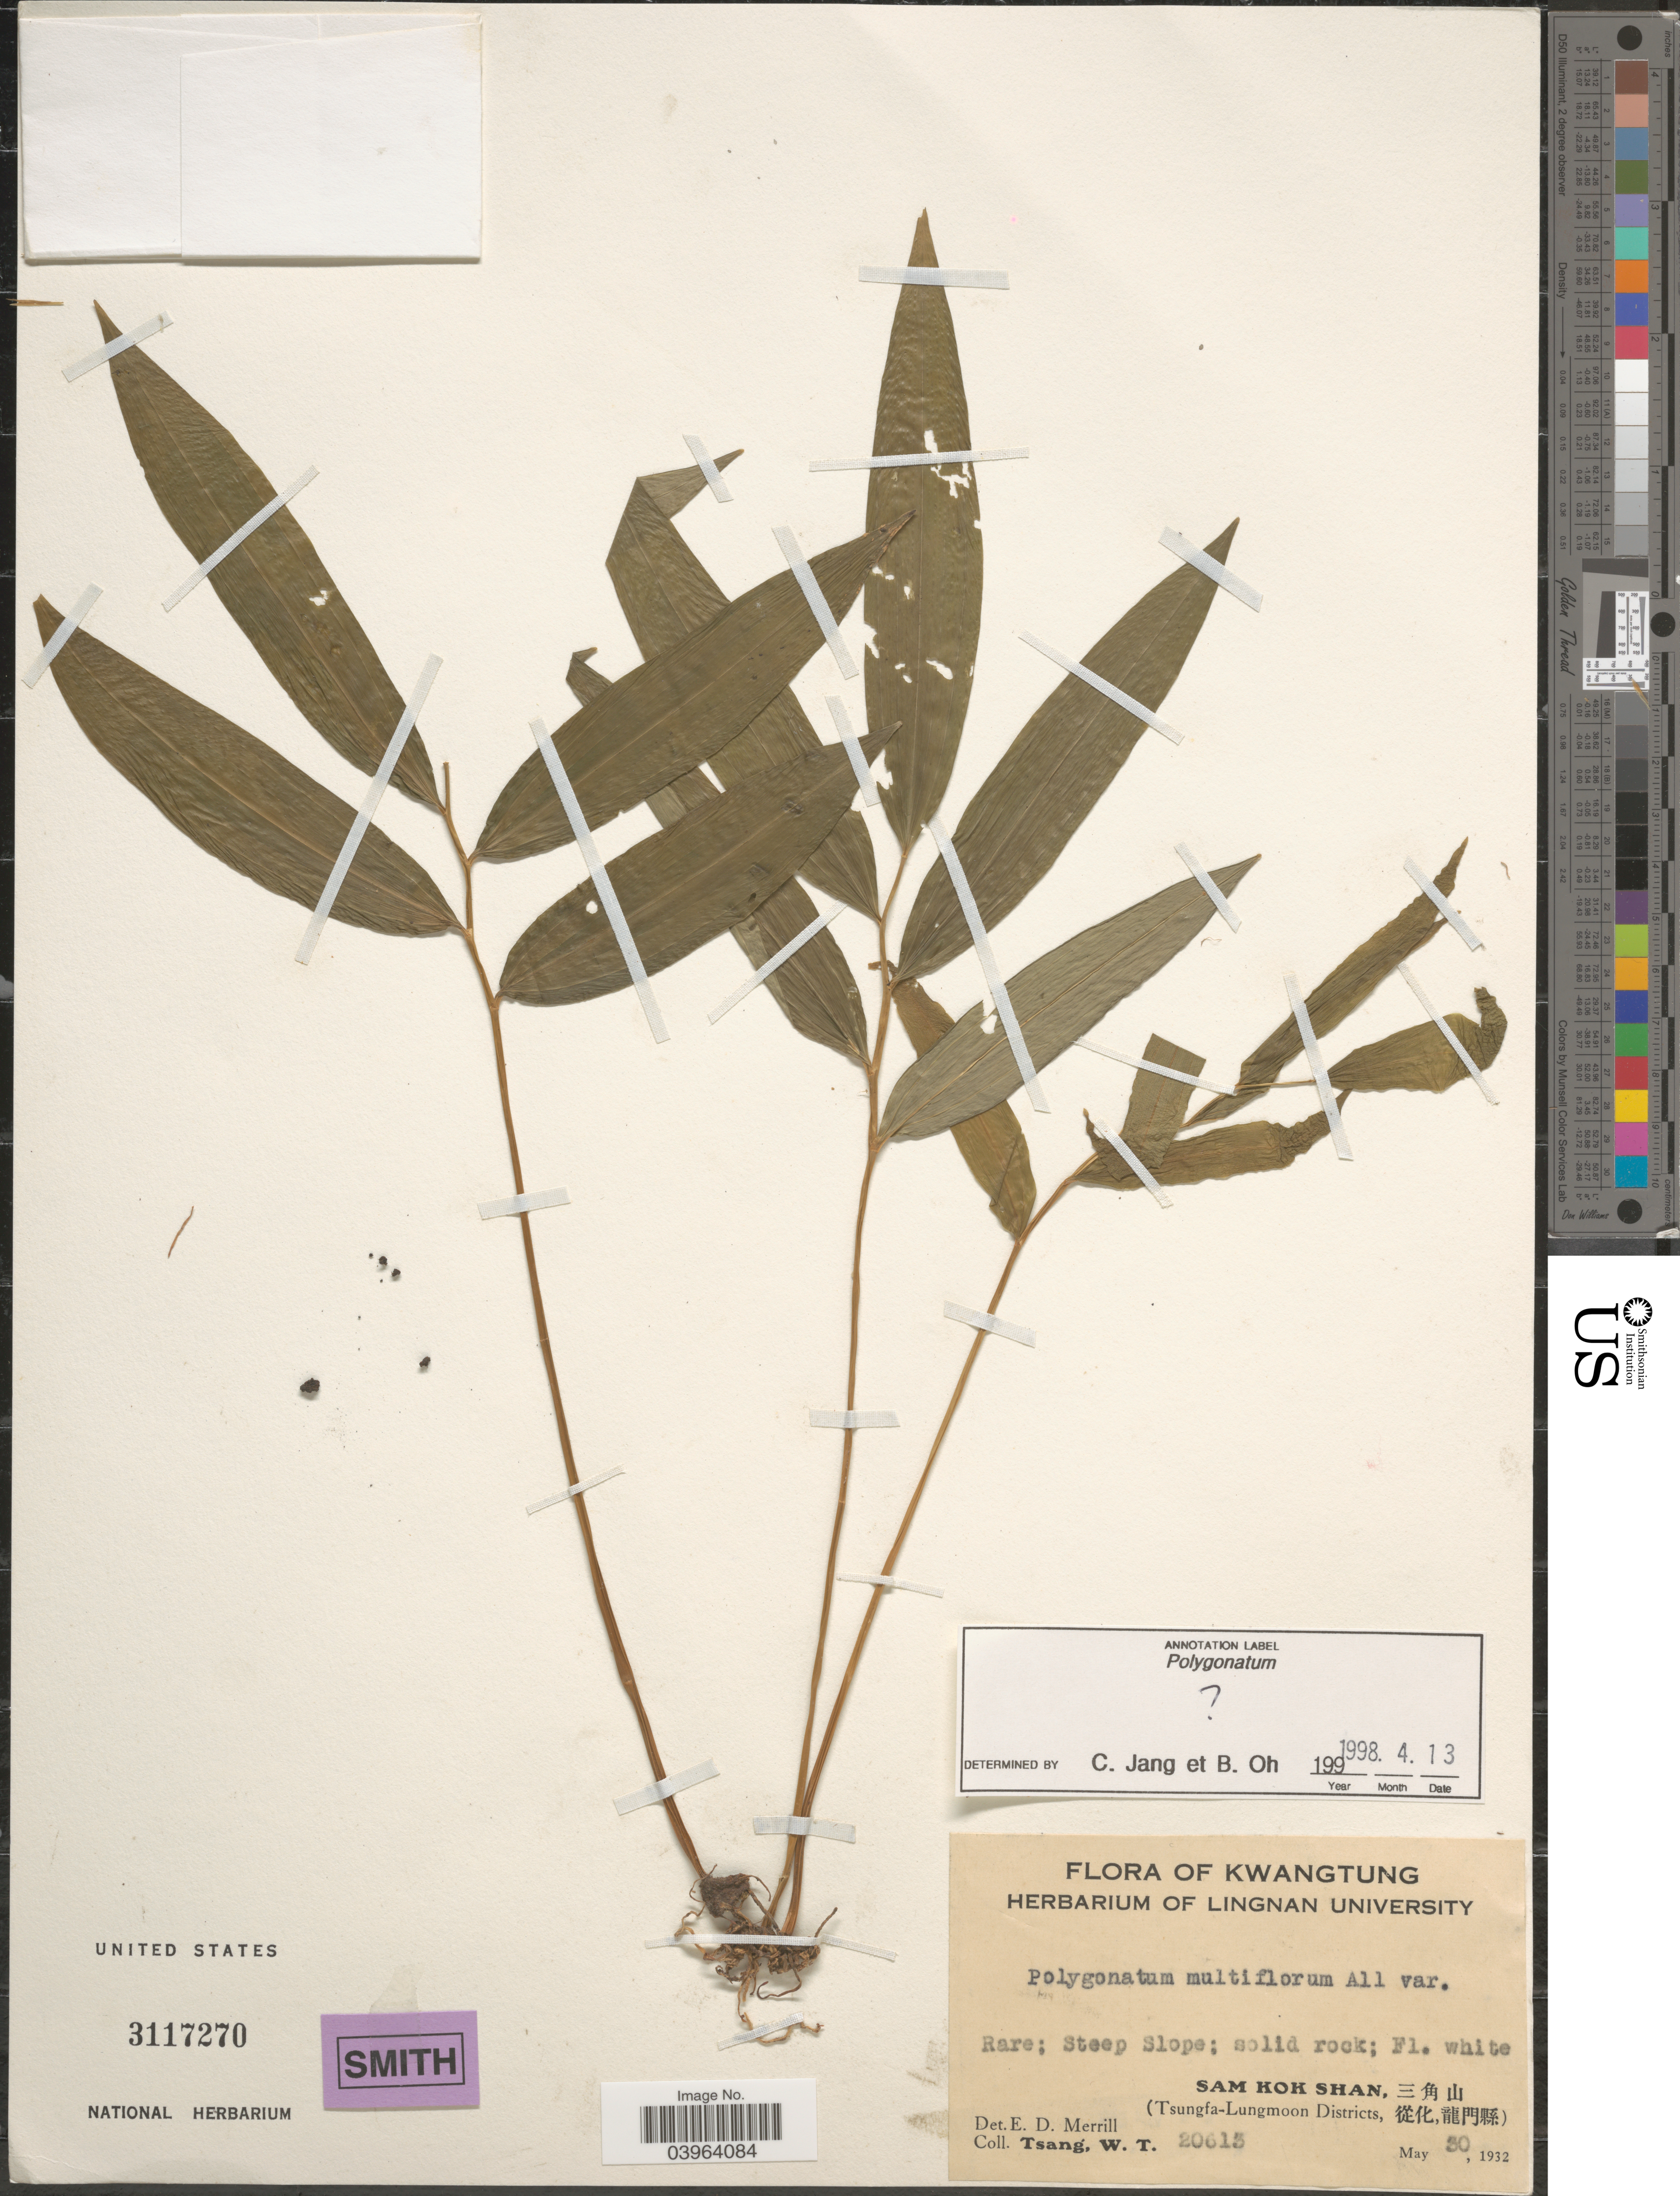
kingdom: Plantae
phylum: Tracheophyta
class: Liliopsida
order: Asparagales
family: Asparagaceae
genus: Polygonatum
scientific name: Polygonatum cyrtonema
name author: Hua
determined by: Wang, F. T.; Tang, T.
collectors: W. T. Tsang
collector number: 20613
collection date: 1932-05-30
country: China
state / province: Guangdong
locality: Kwangtung. Sam Kok Shan, X. (Tsungfa-Lungmoon Districts, X).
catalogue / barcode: US 3117270